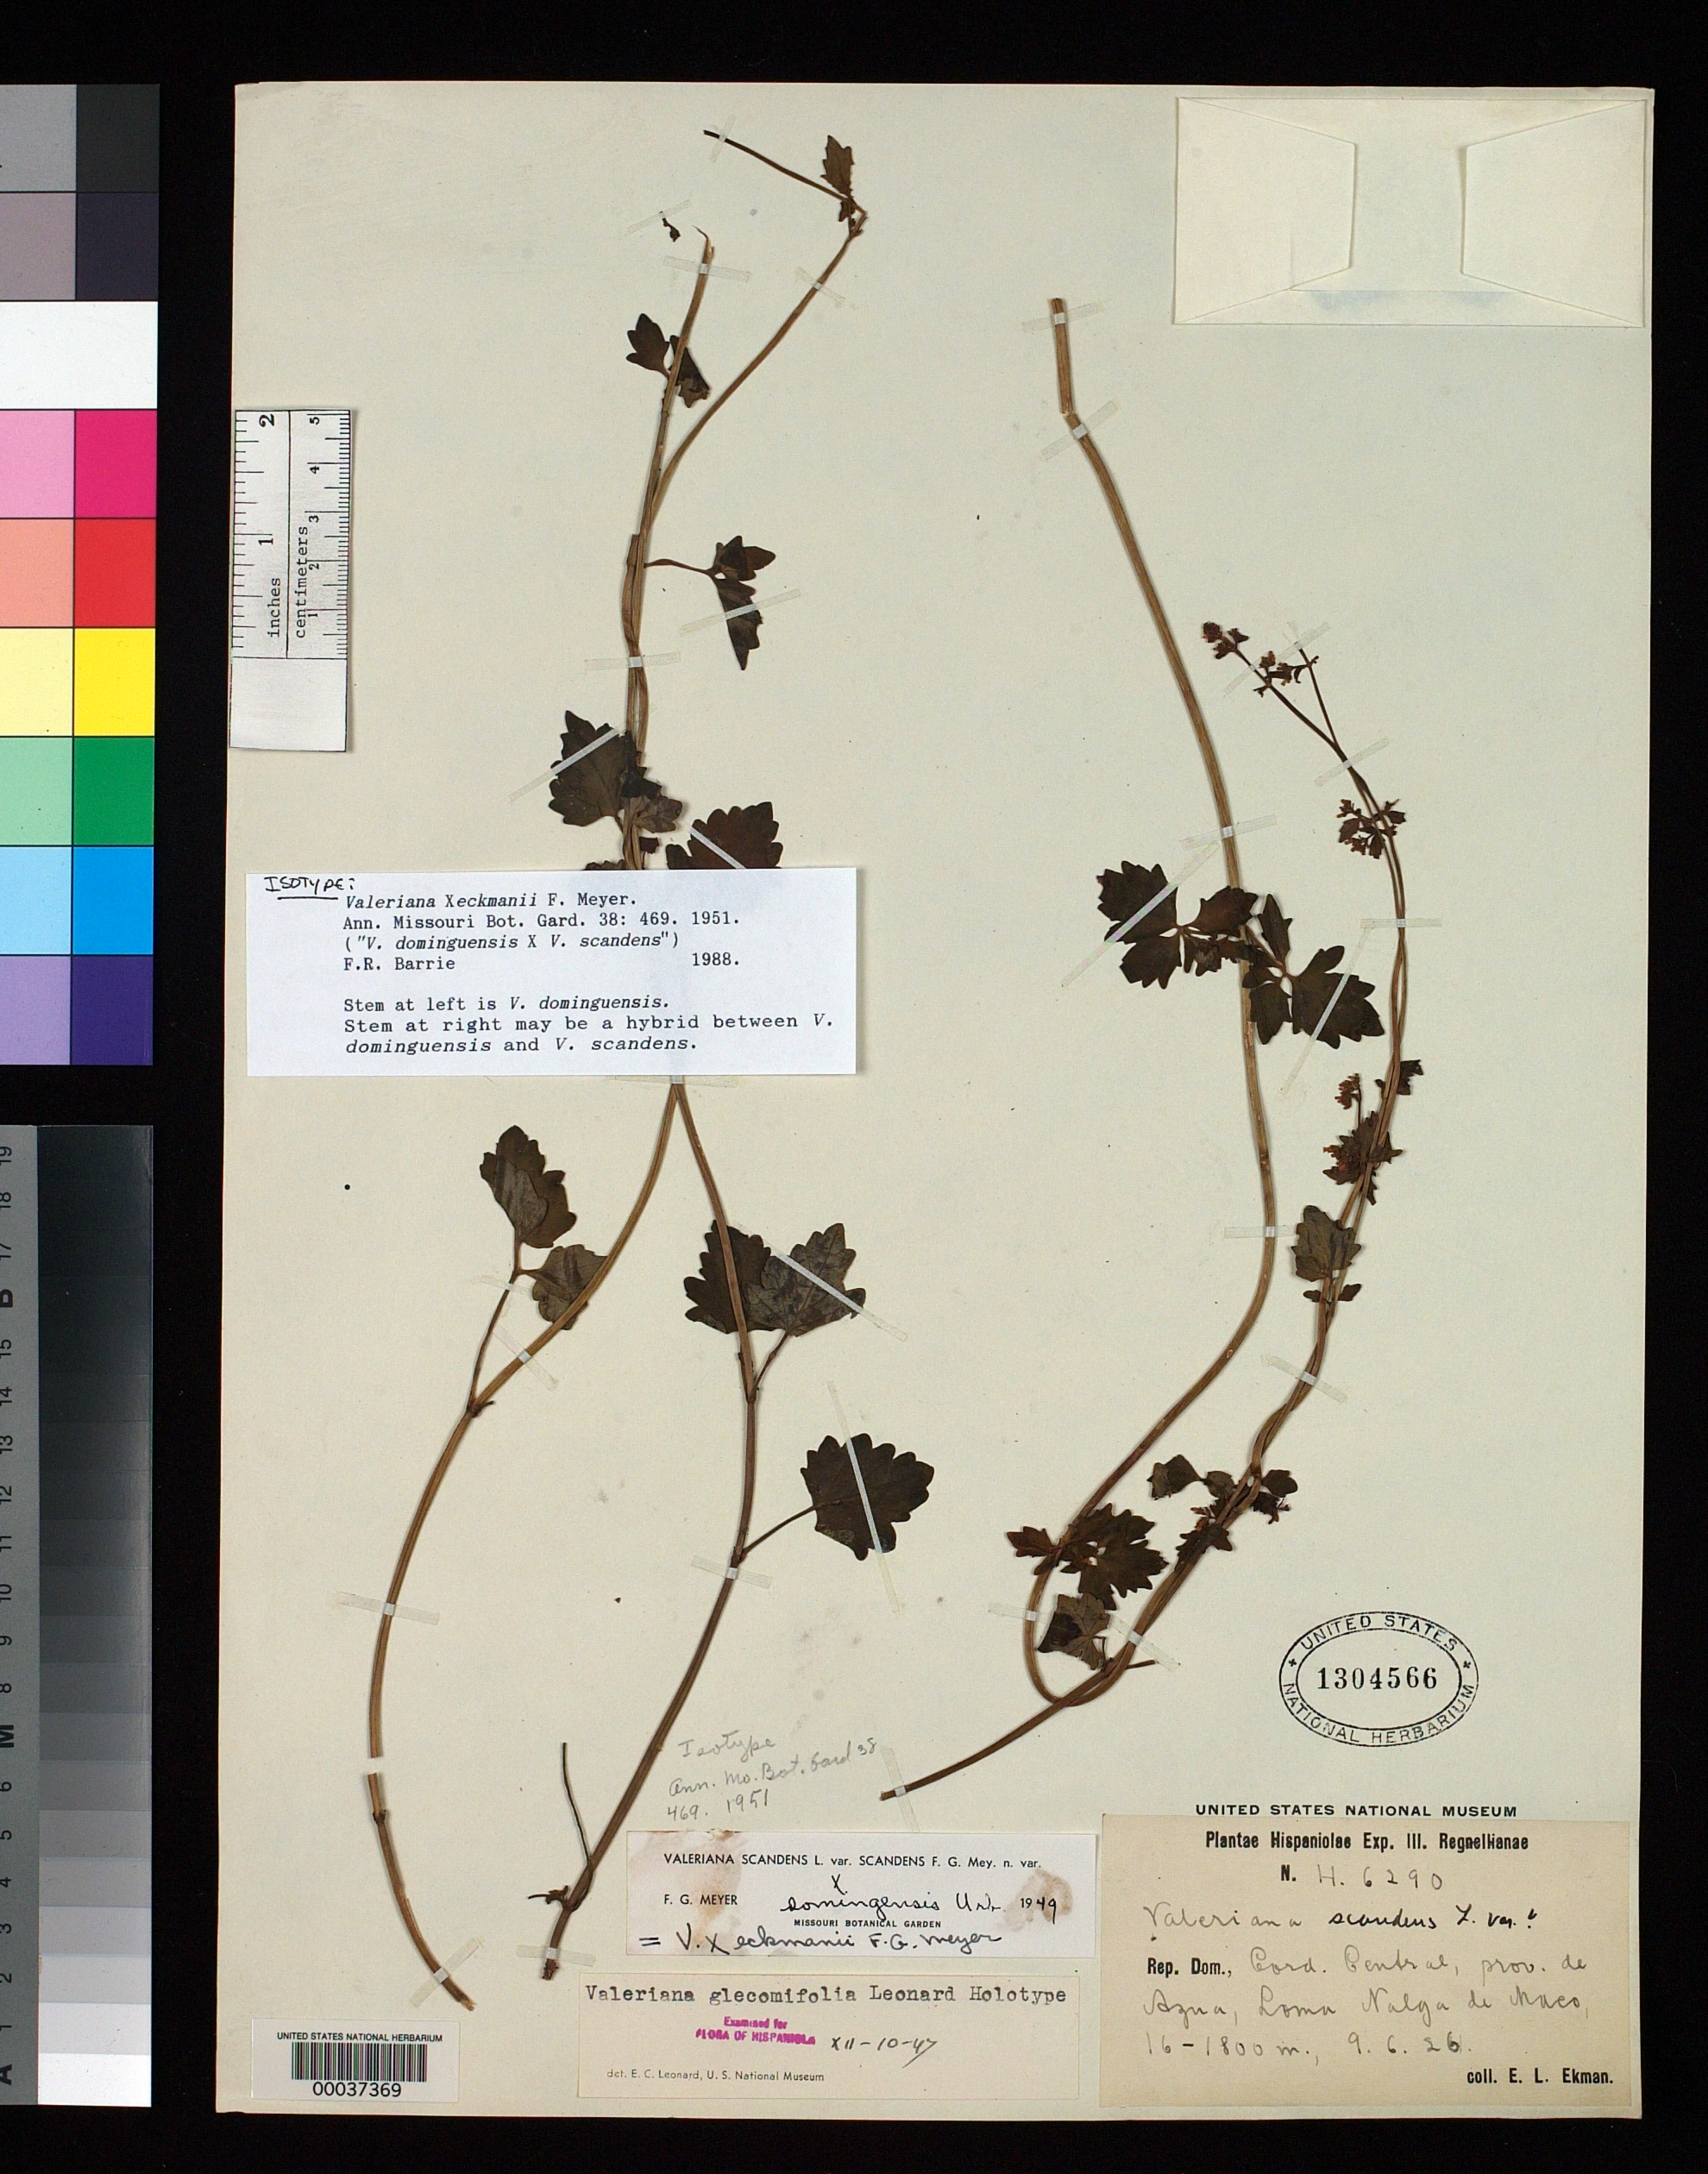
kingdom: Plantae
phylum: Tracheophyta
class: Magnoliopsida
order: Dipsacales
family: Caprifoliaceae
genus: Valeriana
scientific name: Valeriana x ekmanii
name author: F.G. Mey.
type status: Isotype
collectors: E. L. Ekman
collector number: H 6290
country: Dominican Republic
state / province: Monte Cristi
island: Hispaniola Island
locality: Valle del Cibao, top of El Morro miocene limestone.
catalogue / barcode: US 1304566